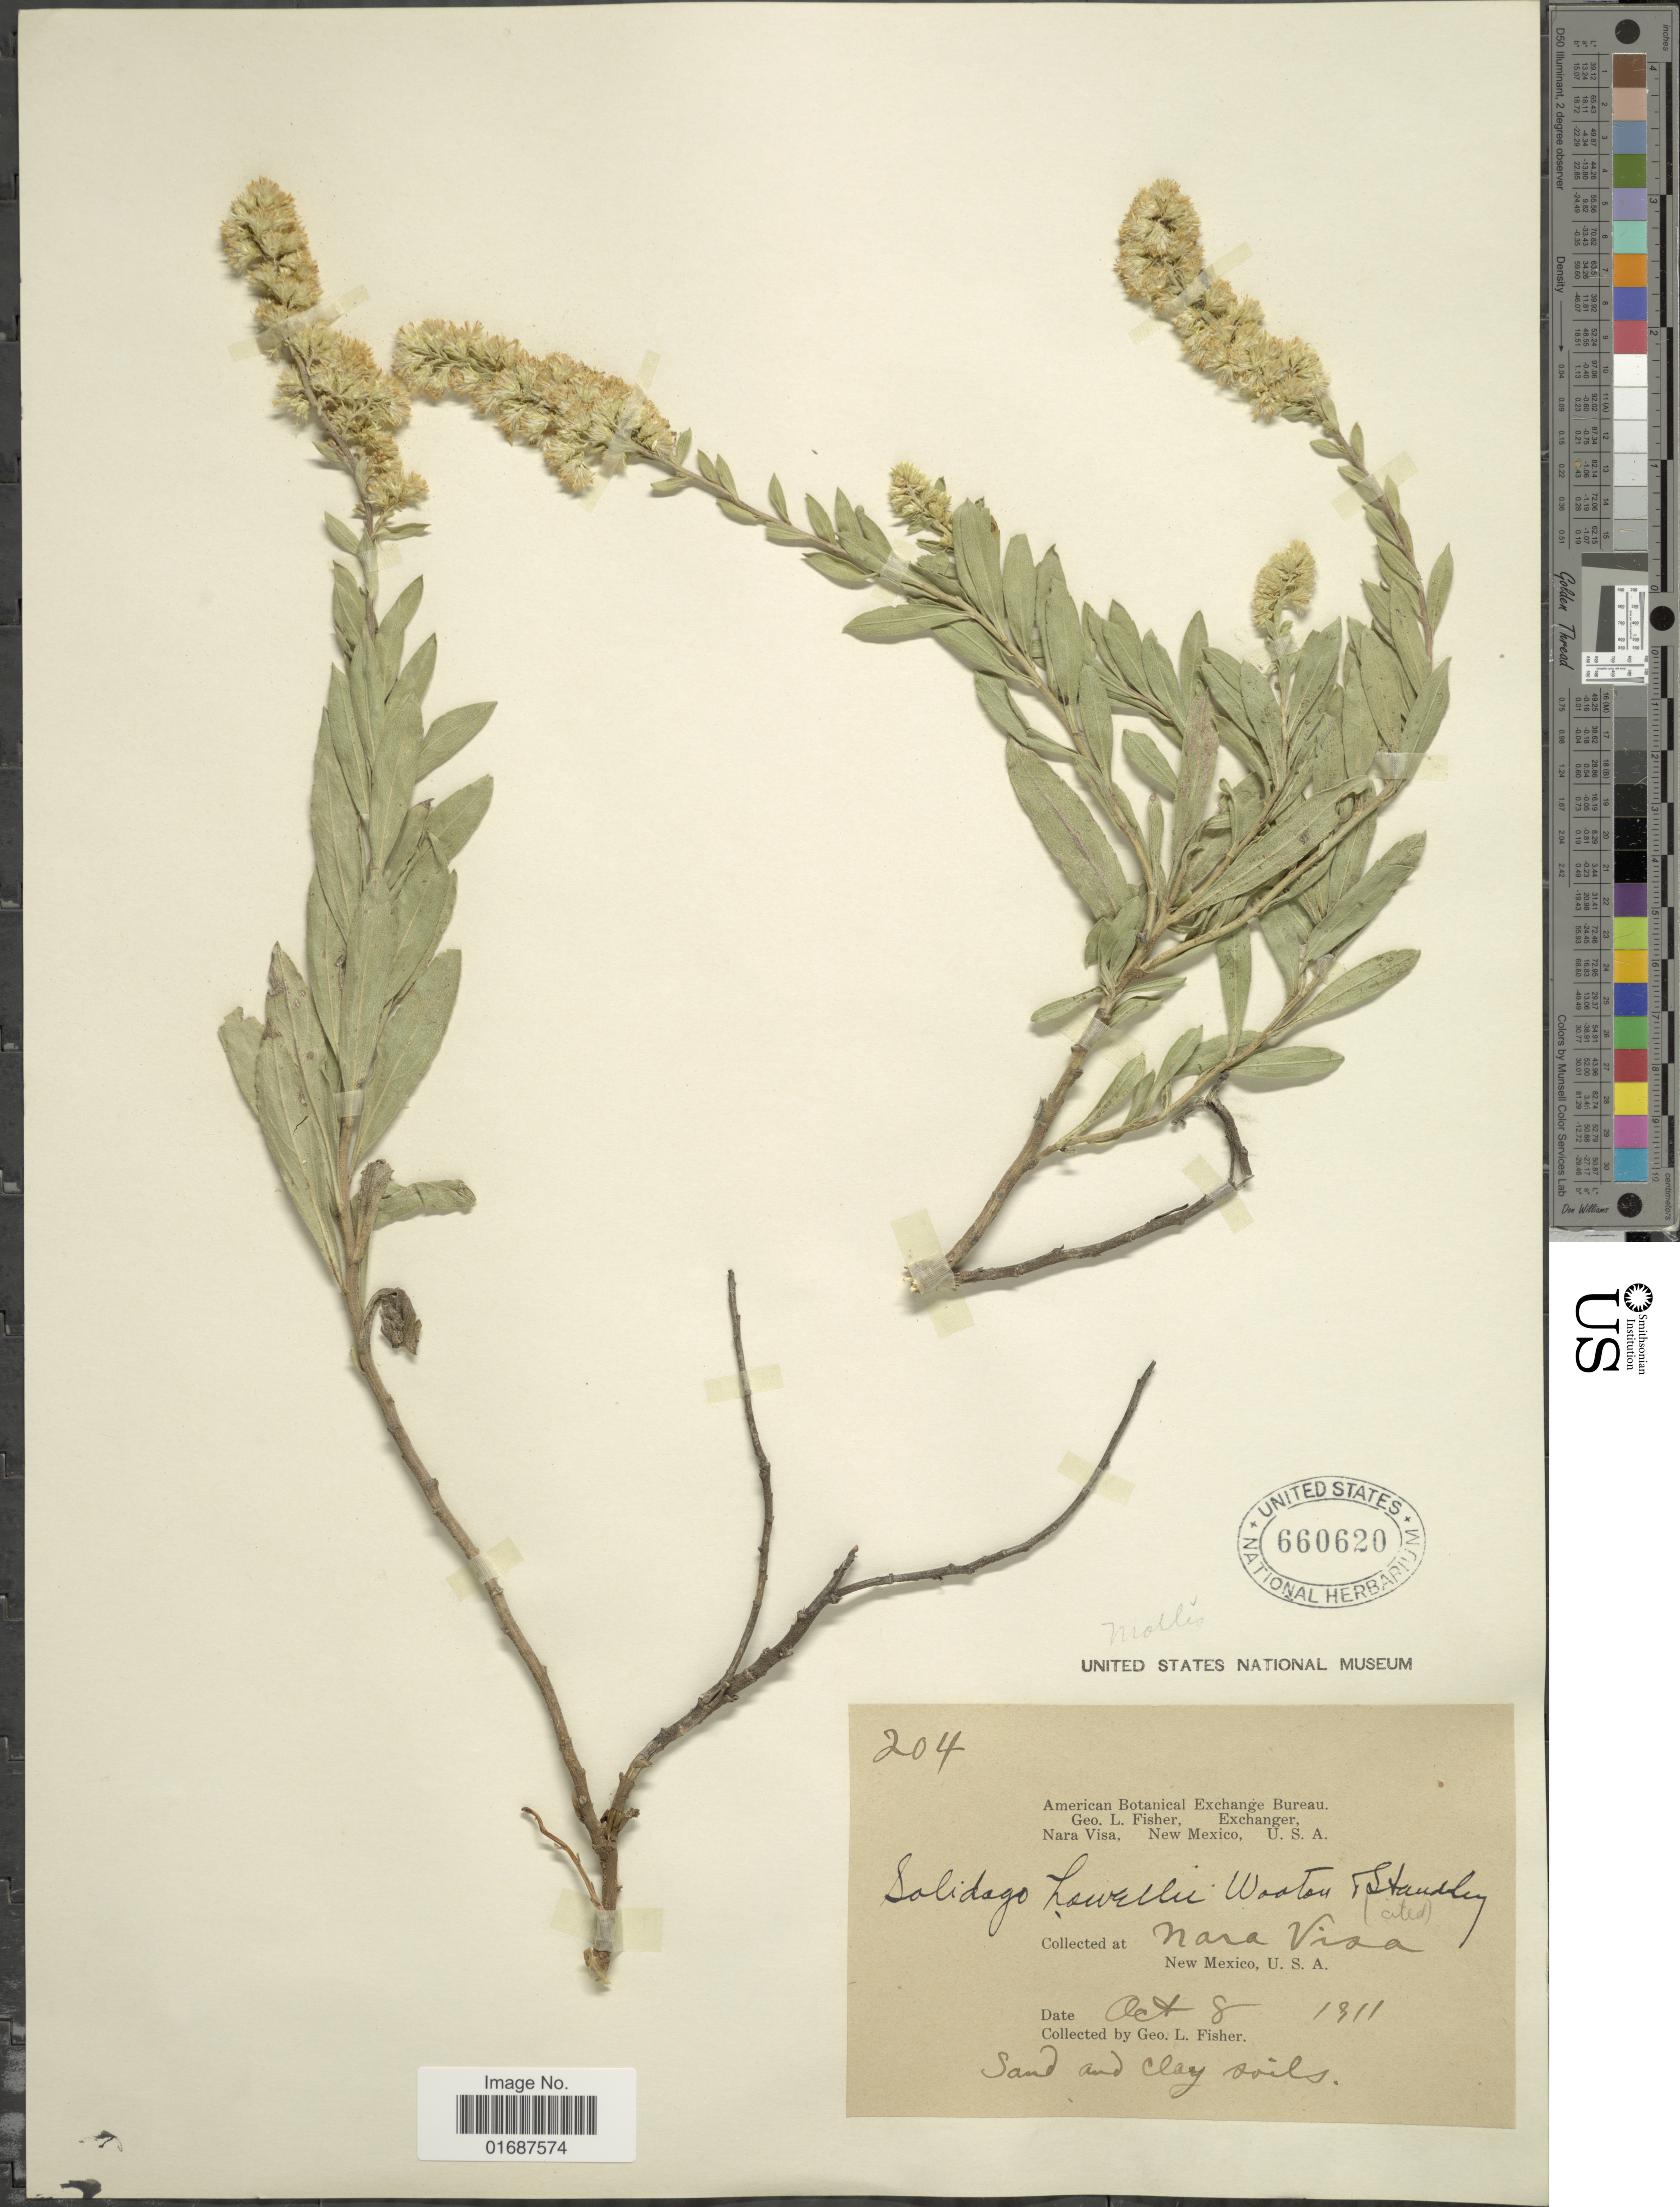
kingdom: Plantae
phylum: Tracheophyta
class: Magnoliopsida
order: Asterales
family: Asteraceae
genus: Solidago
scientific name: Solidago howellii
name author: Wooton & Standl.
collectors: G. L. Fisher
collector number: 204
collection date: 1911-10-08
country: United States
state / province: New Mexico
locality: Nara Visa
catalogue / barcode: US 660620